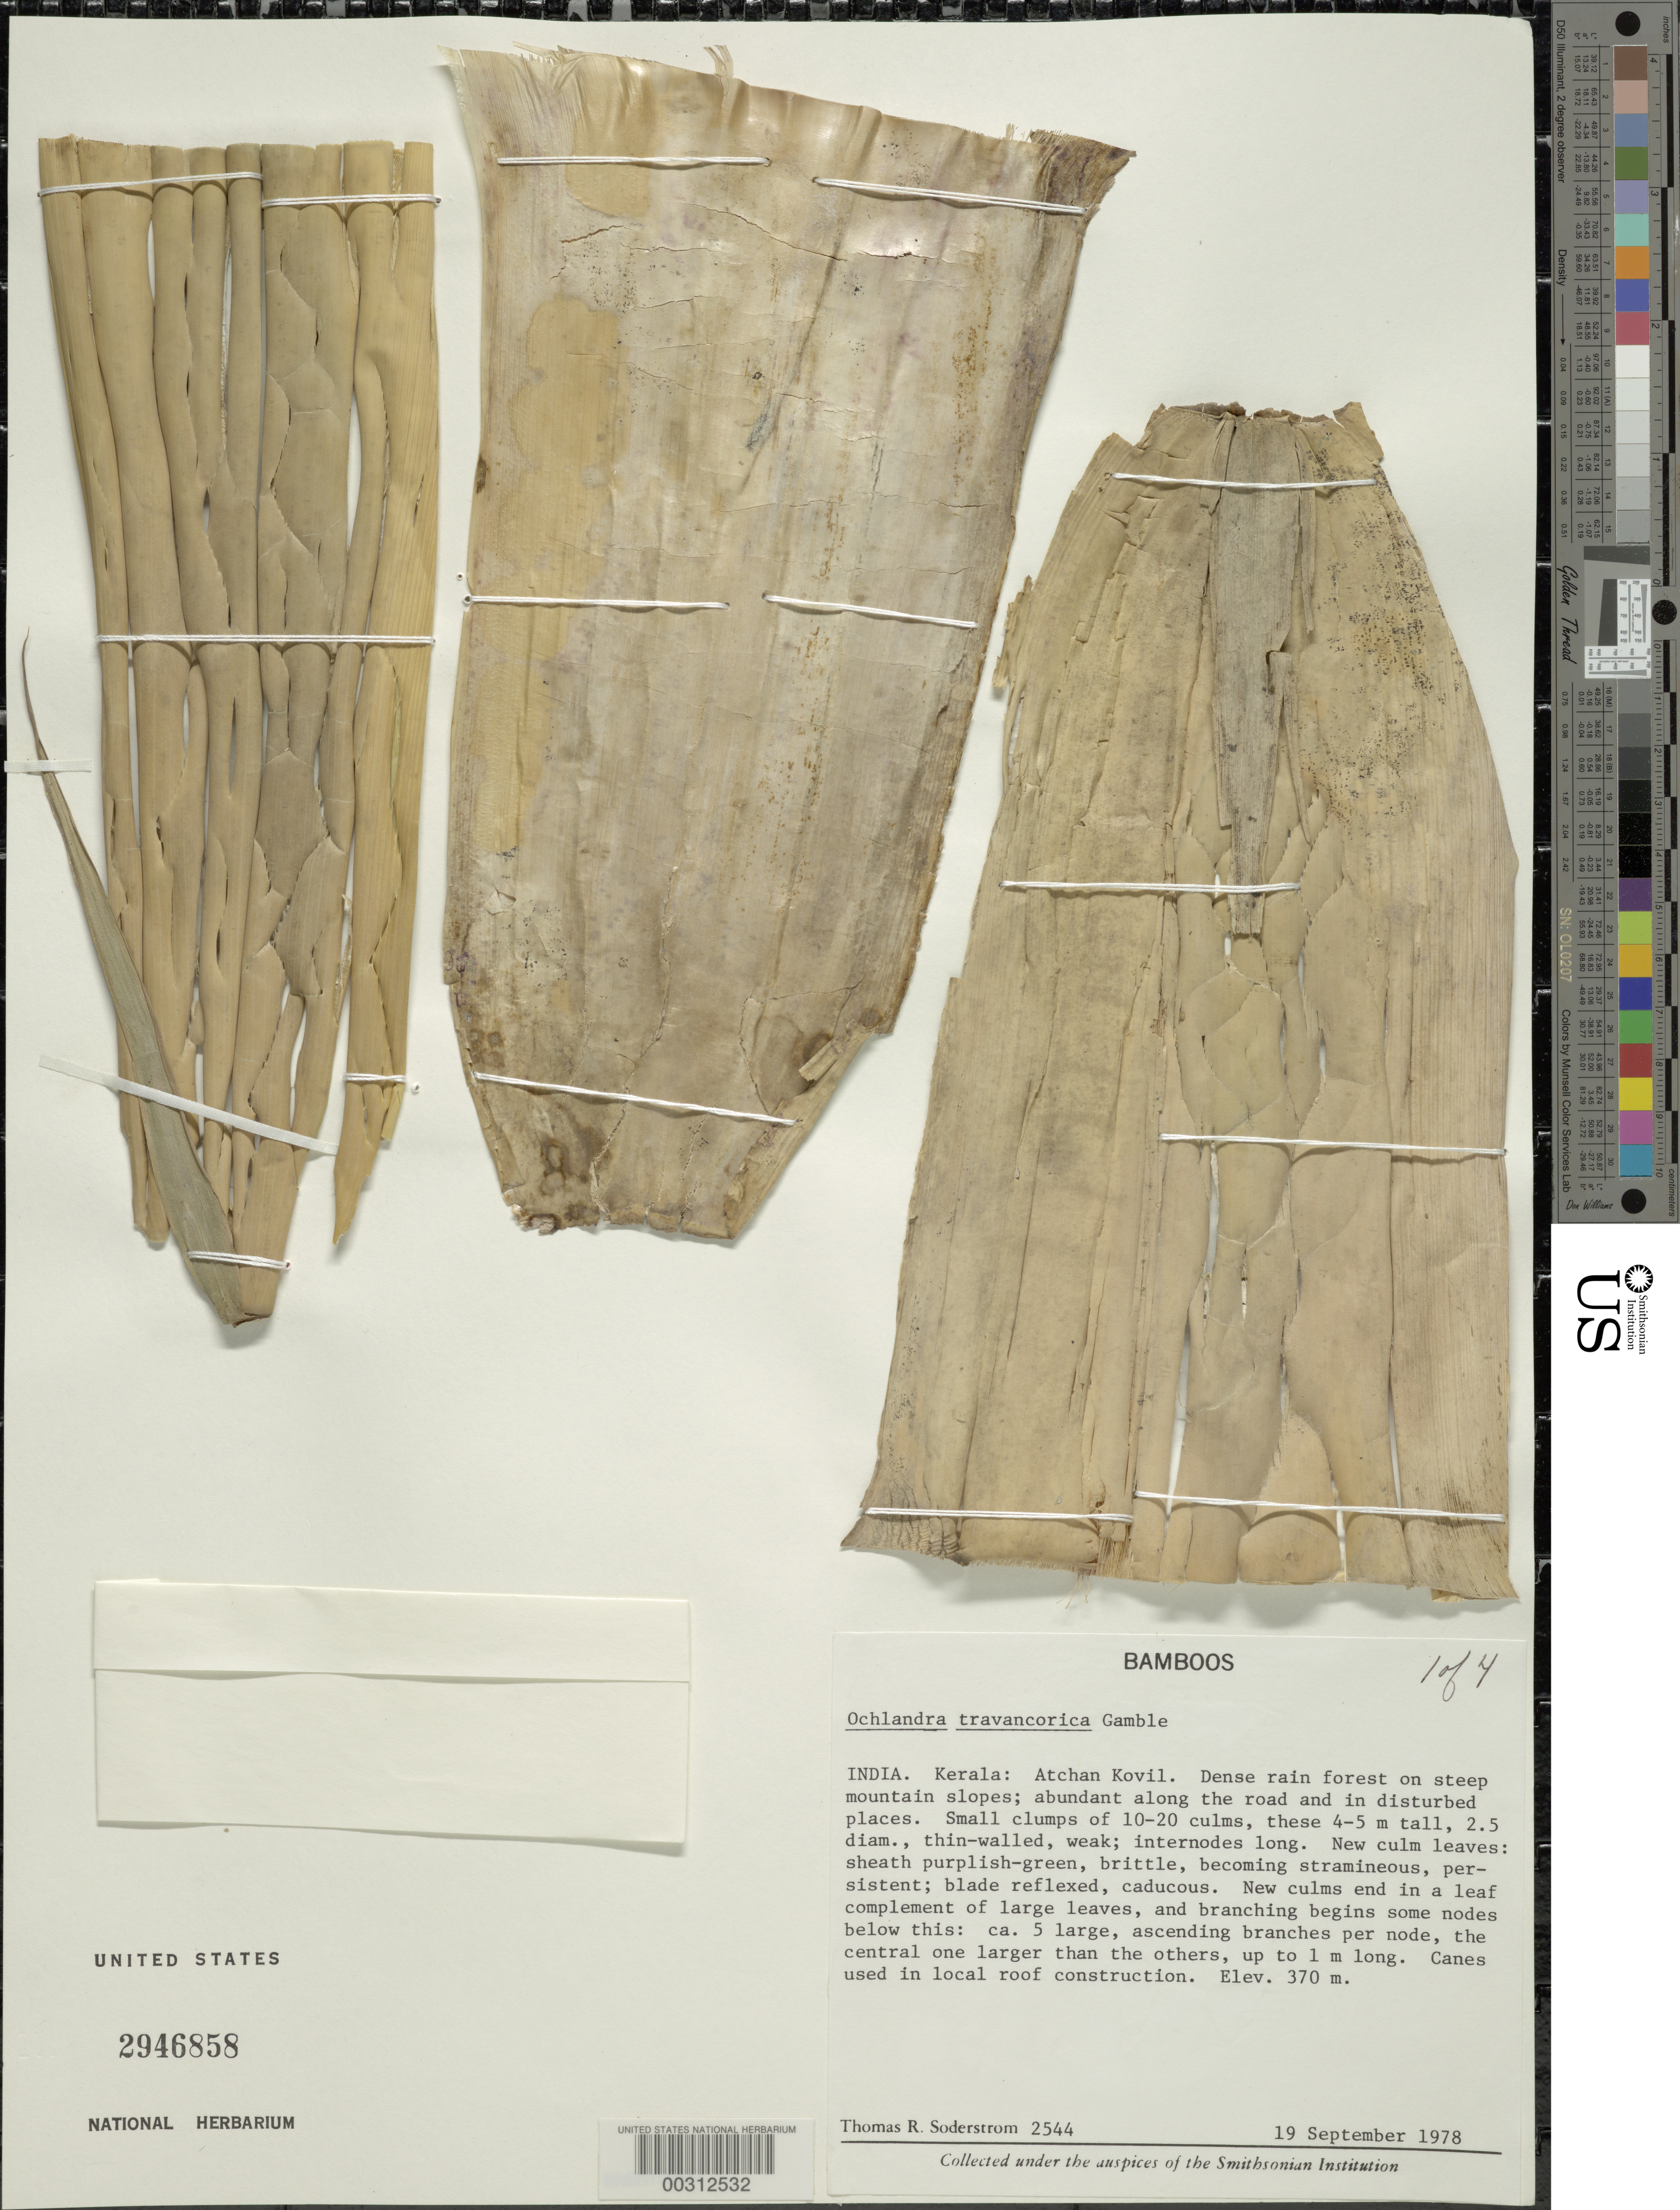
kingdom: Plantae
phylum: Tracheophyta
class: Liliopsida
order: Poales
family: Poaceae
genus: Ochlandra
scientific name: Ochlandra travancorica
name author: (Bedd.) Benth. ex Gamble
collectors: T. R. Soderstrom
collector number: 2544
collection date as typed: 19 Sep 1978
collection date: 1978-09-19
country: India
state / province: Kerala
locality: Atchan kovil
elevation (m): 370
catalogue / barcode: US 2946858